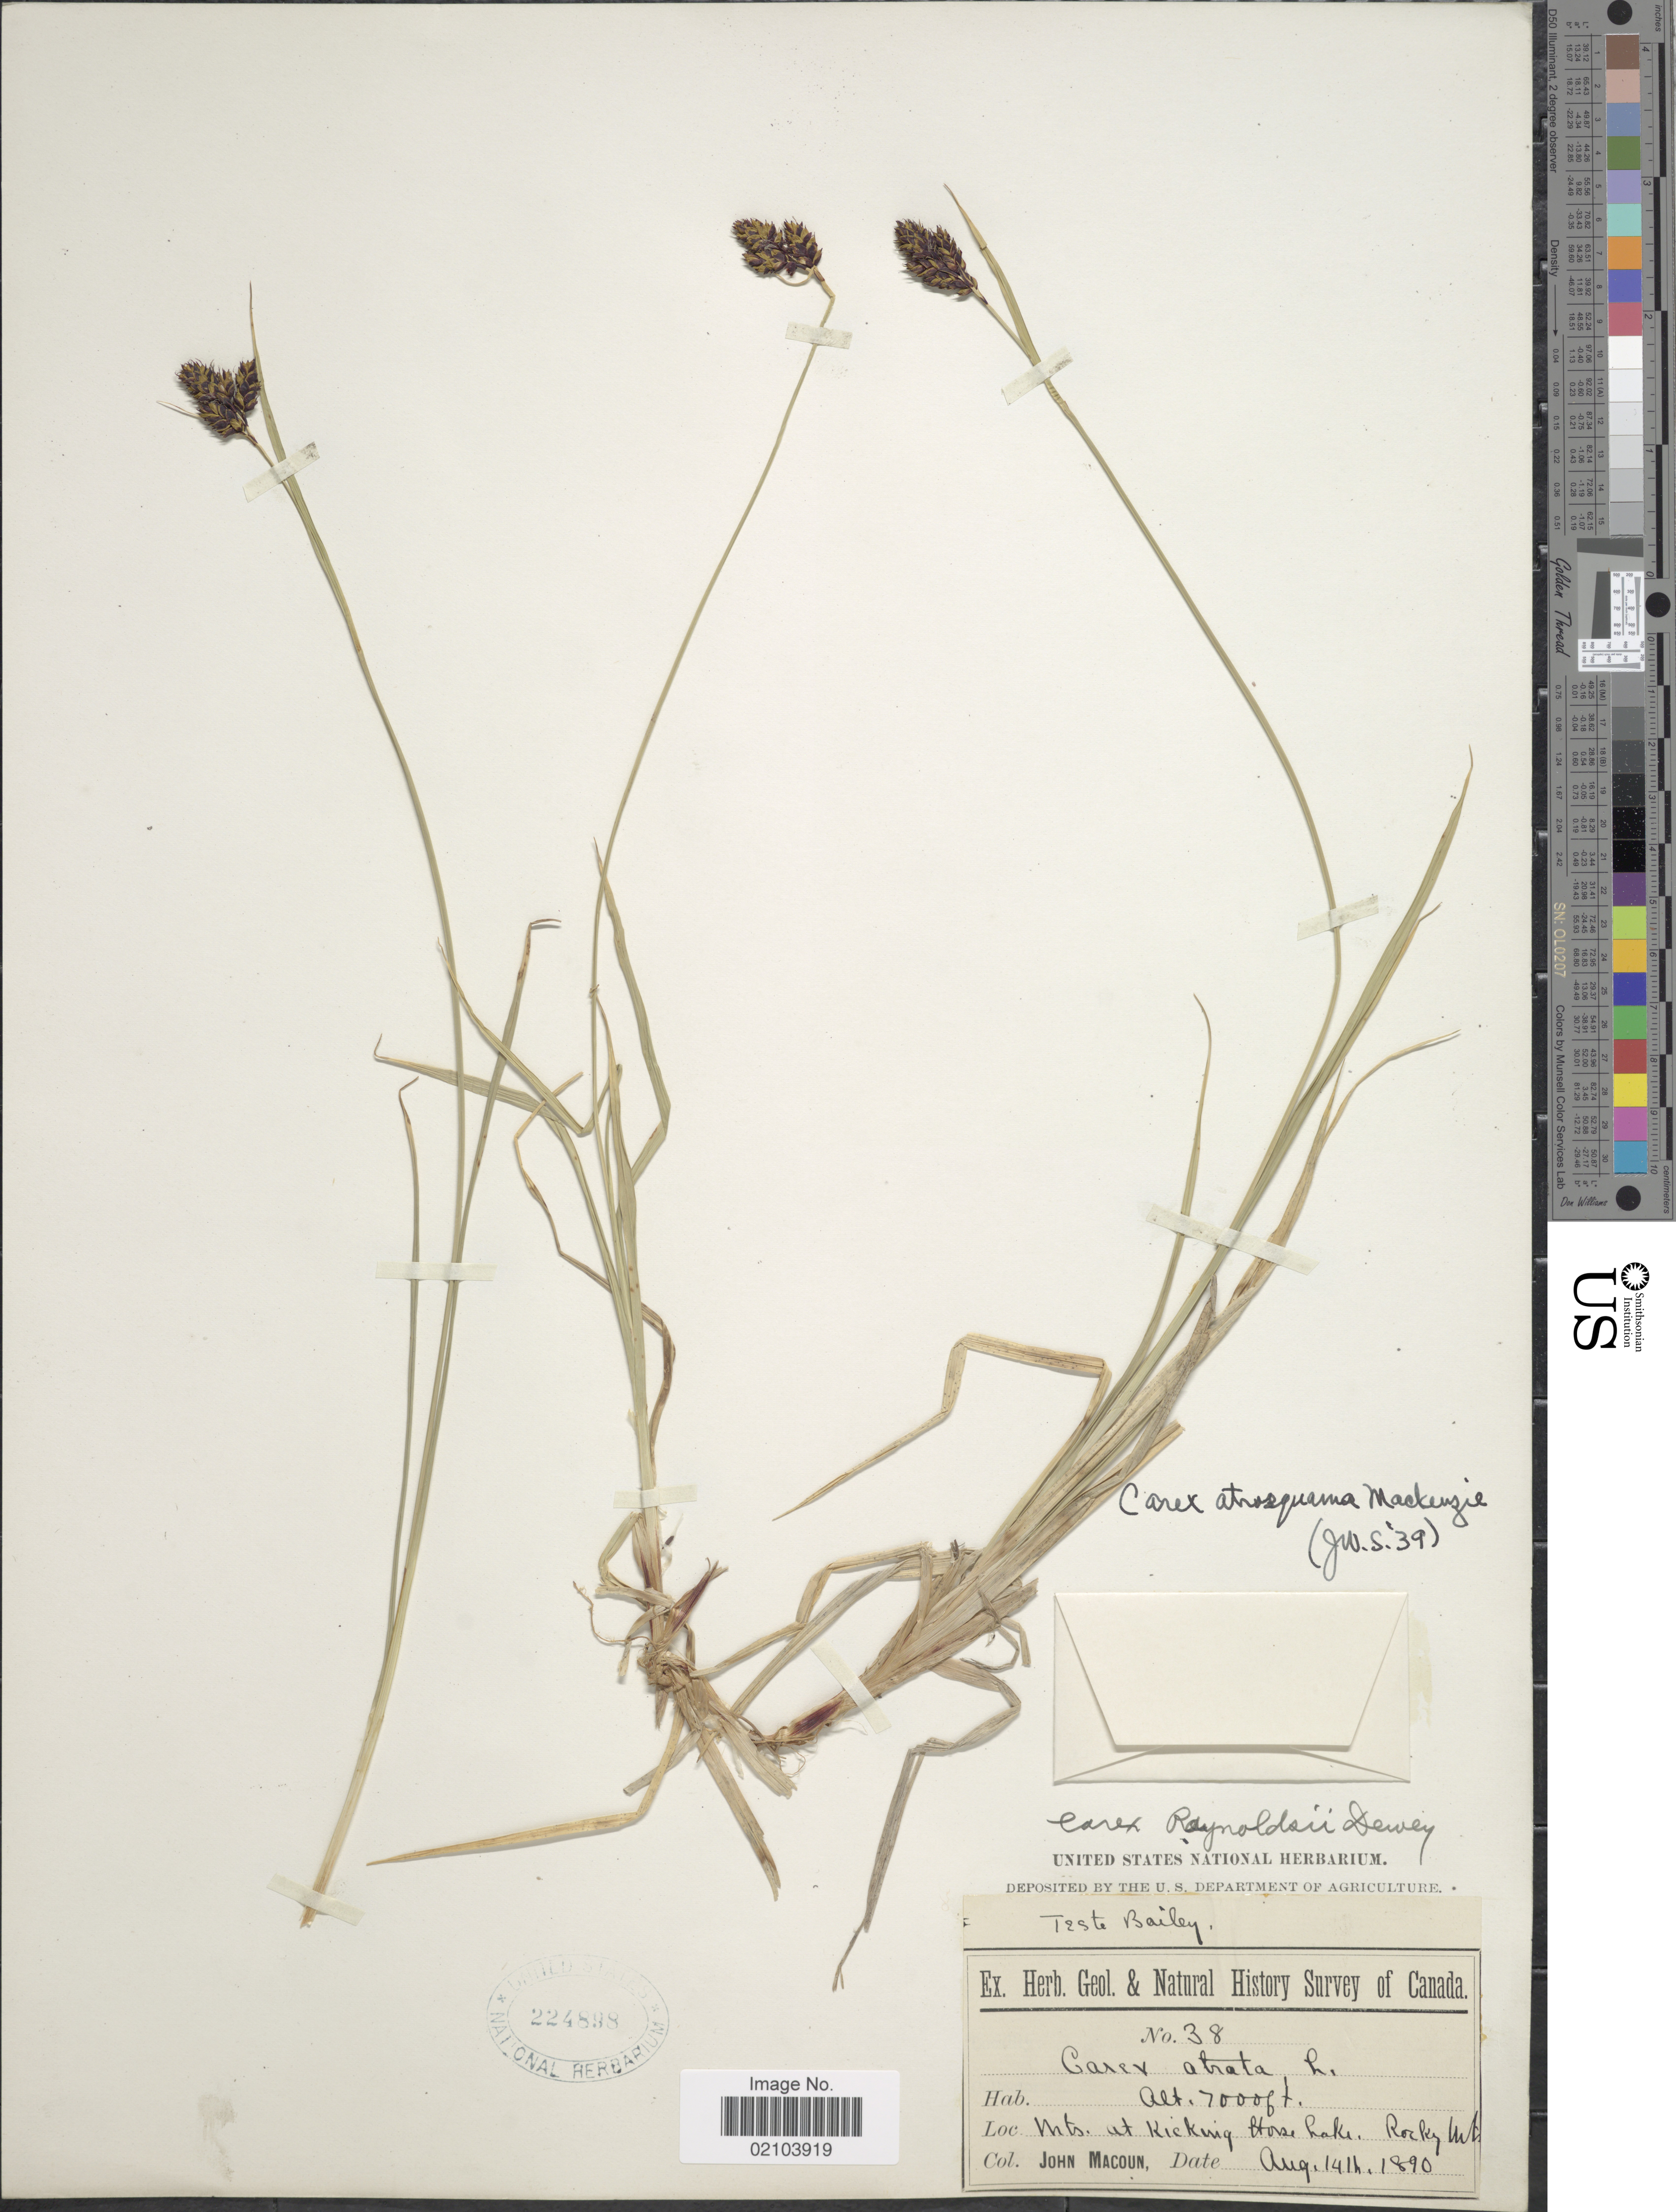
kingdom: Plantae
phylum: Tracheophyta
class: Liliopsida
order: Poales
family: Cyperaceae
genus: Carex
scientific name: Carex atrosquama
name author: Mack.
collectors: J. Macoun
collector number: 38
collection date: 1890-08-14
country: Canada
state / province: British Columbia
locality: Mts. at Kicking Horse Lake. Rocky Mts.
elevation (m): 2134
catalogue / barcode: US 224898